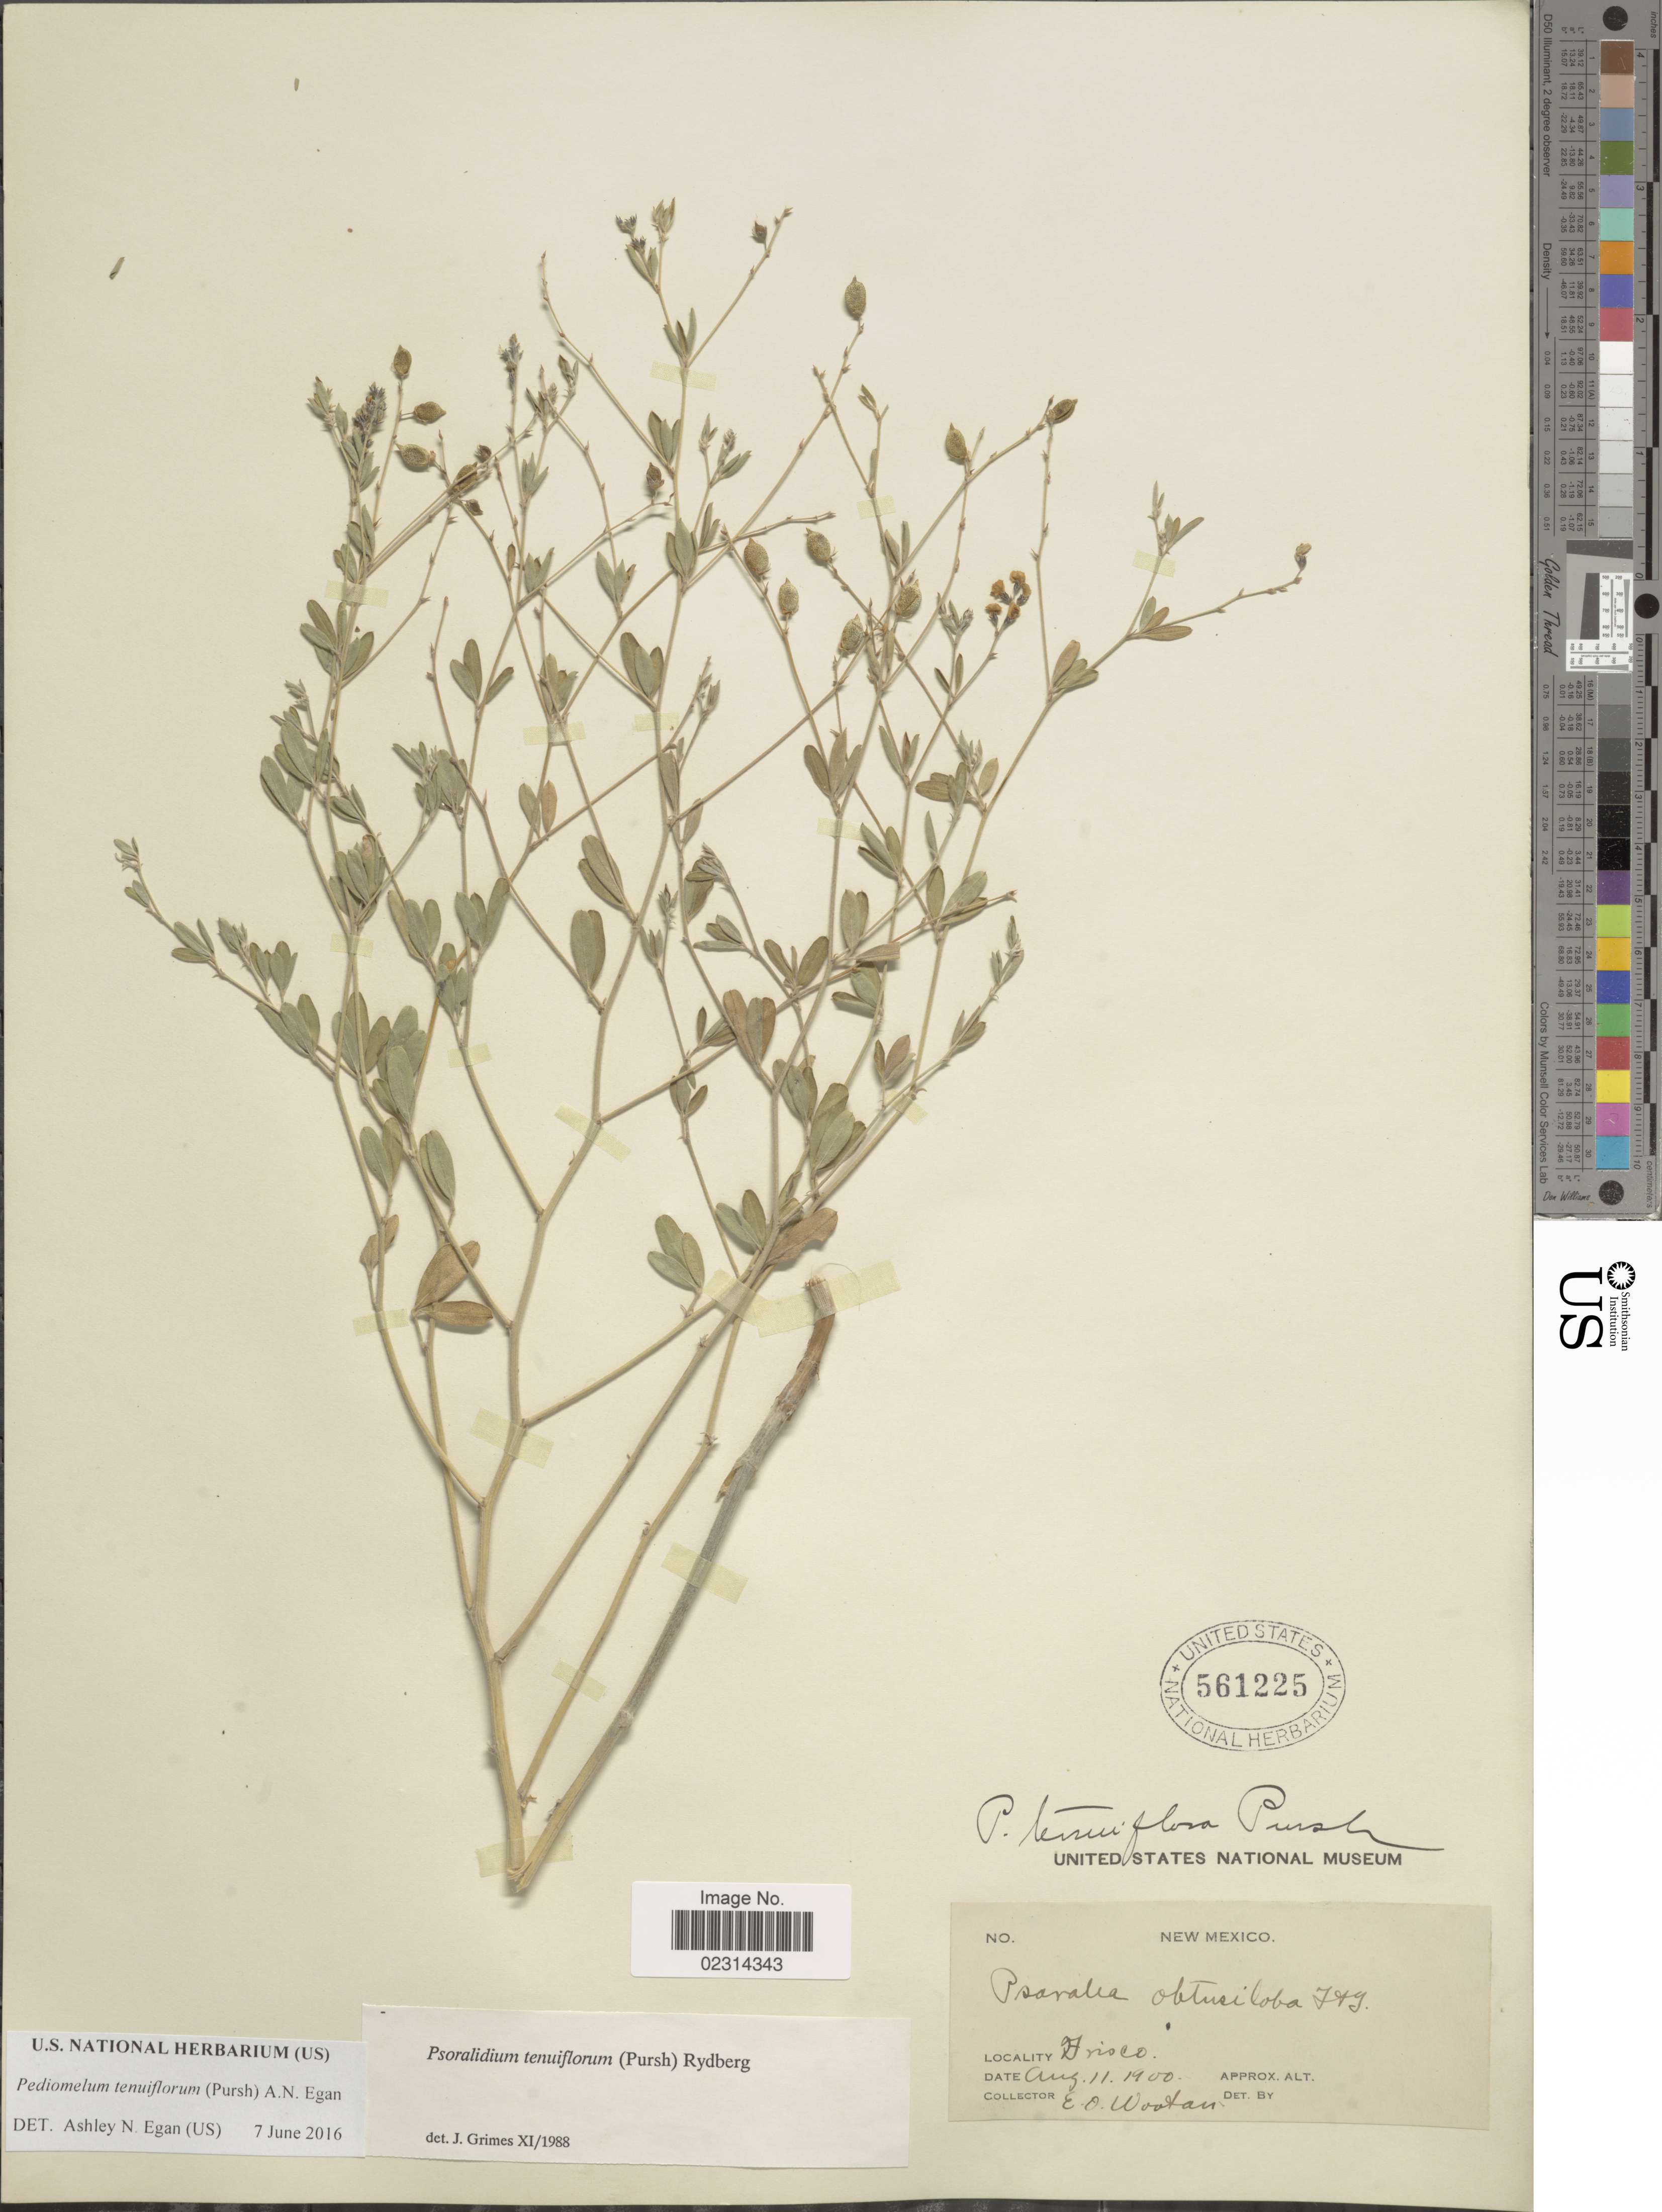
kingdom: Plantae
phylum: Tracheophyta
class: Magnoliopsida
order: Fabales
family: Fabaceae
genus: Psoralidium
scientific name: Psoralidium tenuiflorum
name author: (Pursh) Rydb.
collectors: E. O. Wooton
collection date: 1900-08-11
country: United States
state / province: New Mexico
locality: Frisco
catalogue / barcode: US 561225